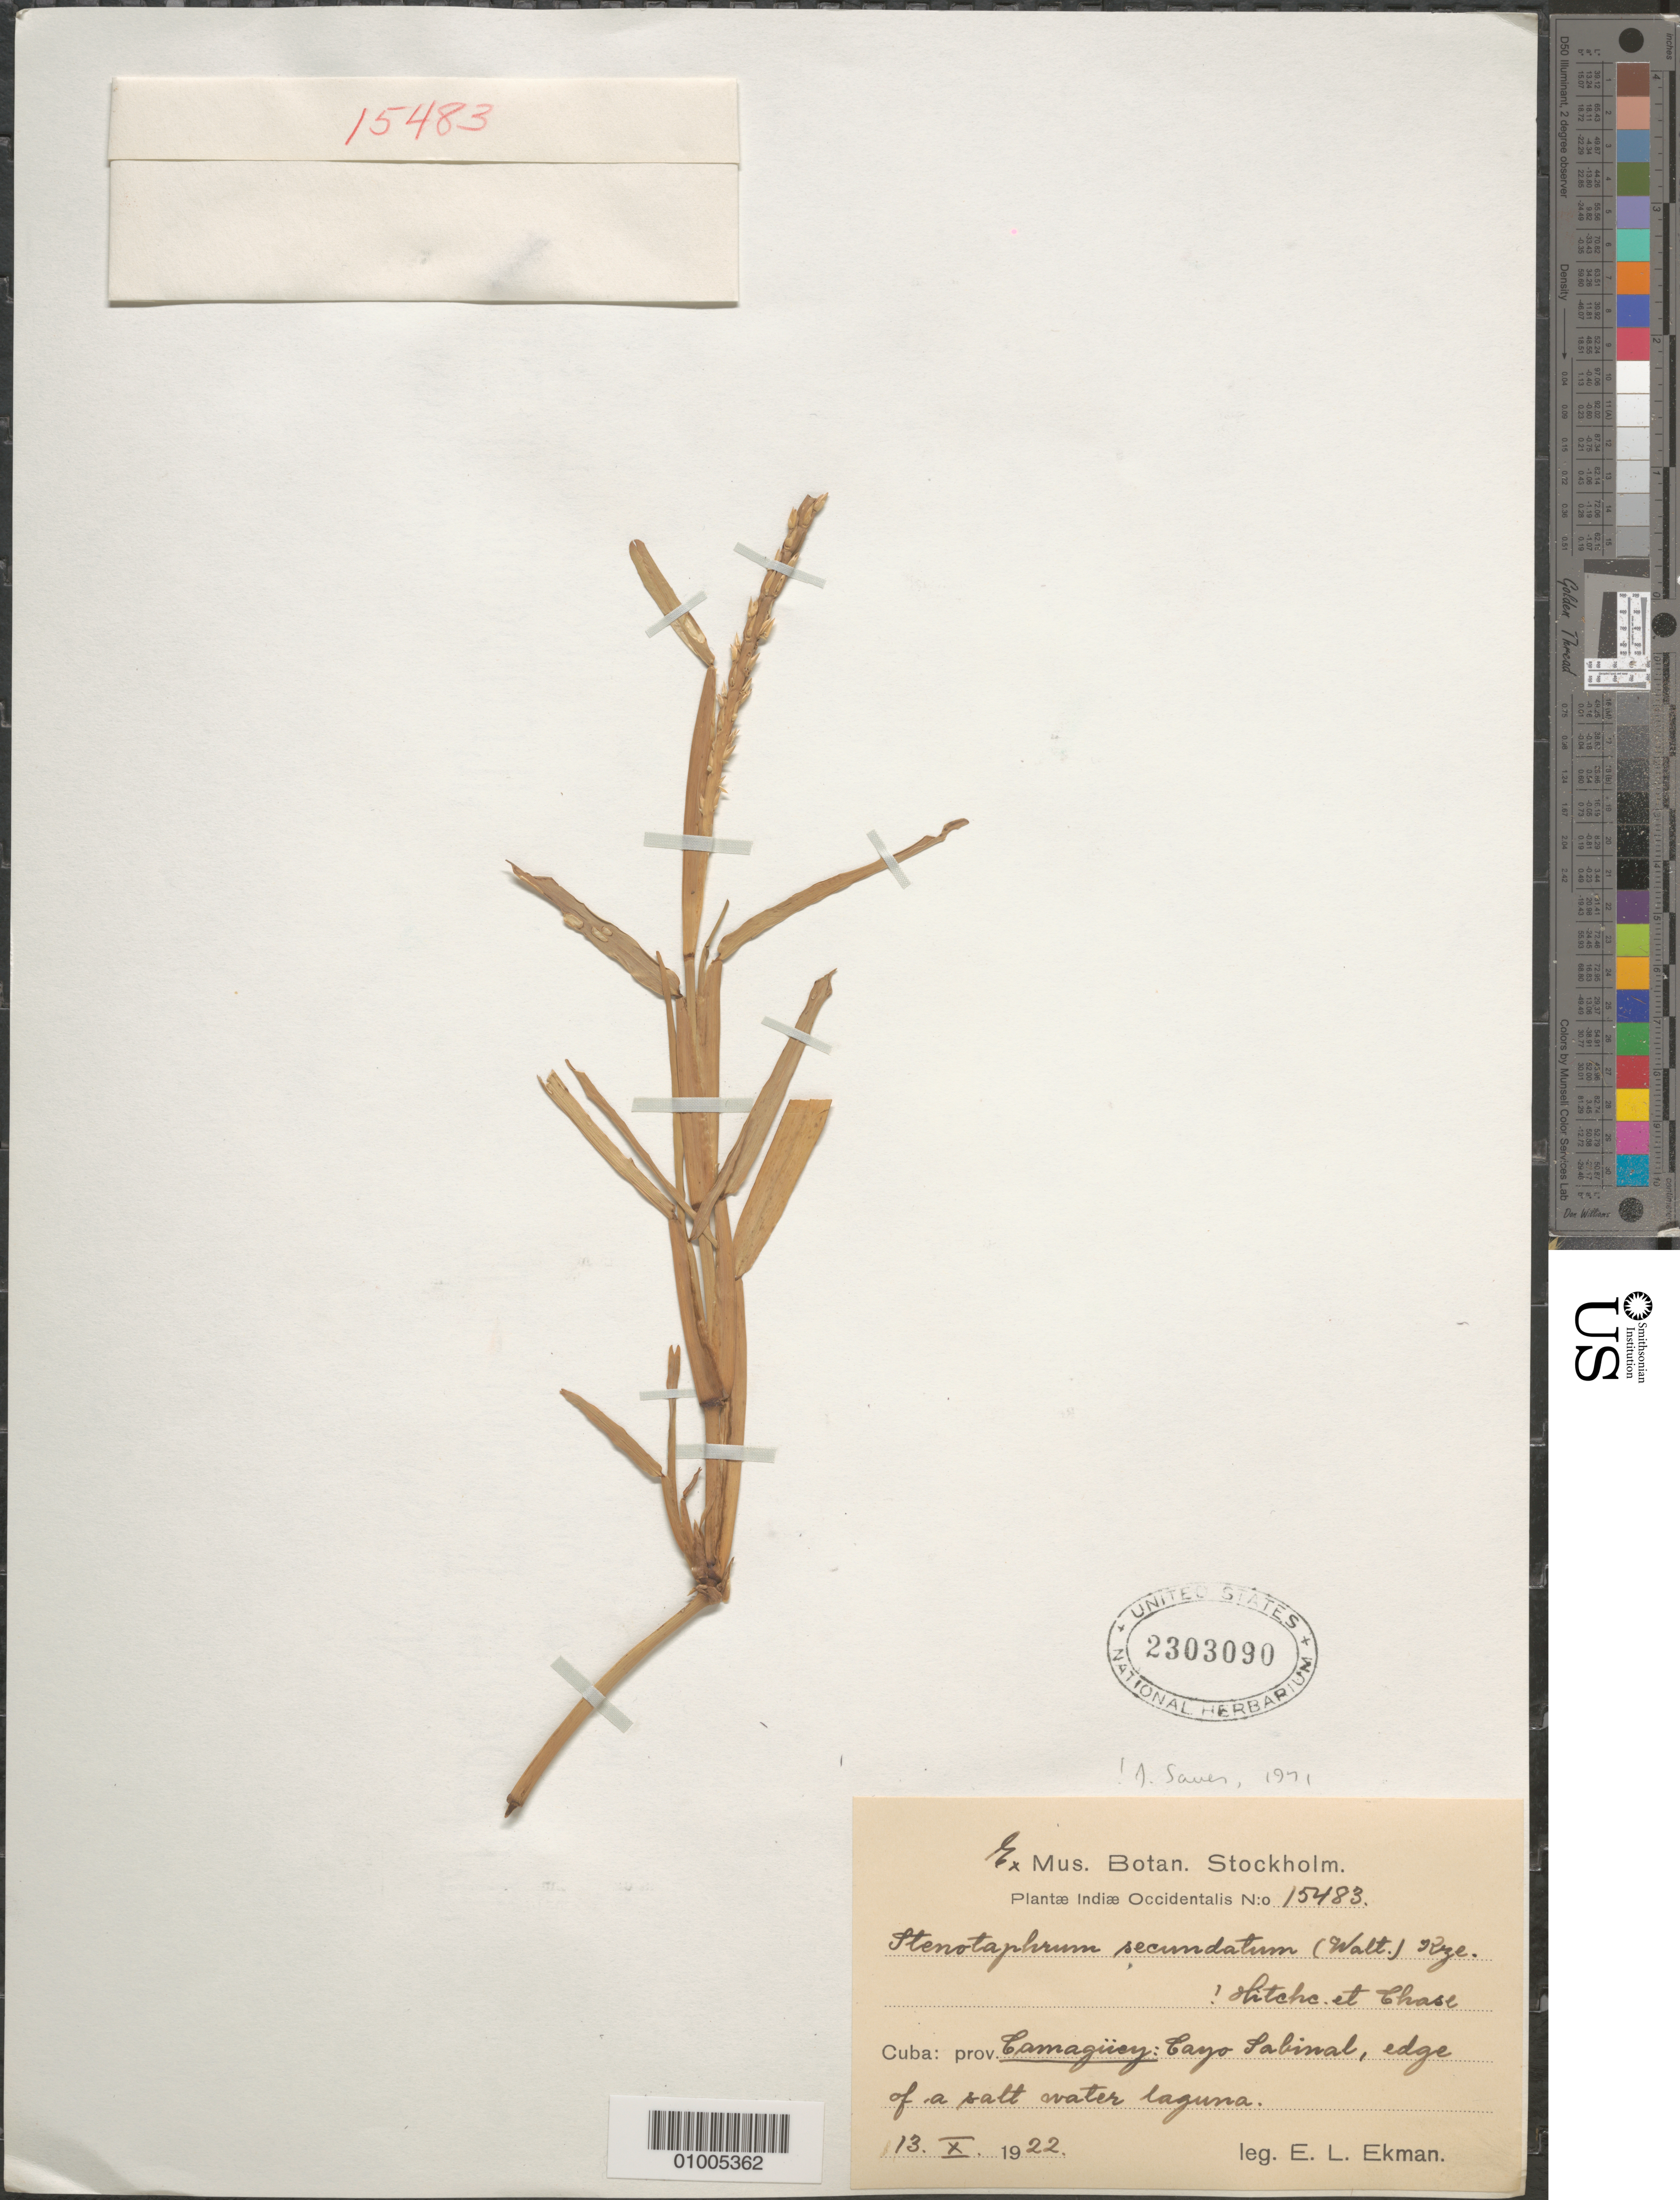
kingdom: Plantae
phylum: Tracheophyta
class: Liliopsida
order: Poales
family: Poaceae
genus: Stenotaphrum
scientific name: Stenotaphrum secundatum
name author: (Walter) Kuntze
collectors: E. L. Ekman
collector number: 15483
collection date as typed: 13 Oct 1922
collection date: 1922-10-13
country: Cuba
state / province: Camagüey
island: Cuba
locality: Cayo Sabinal, edge of a salt water laguna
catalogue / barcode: US 2303090